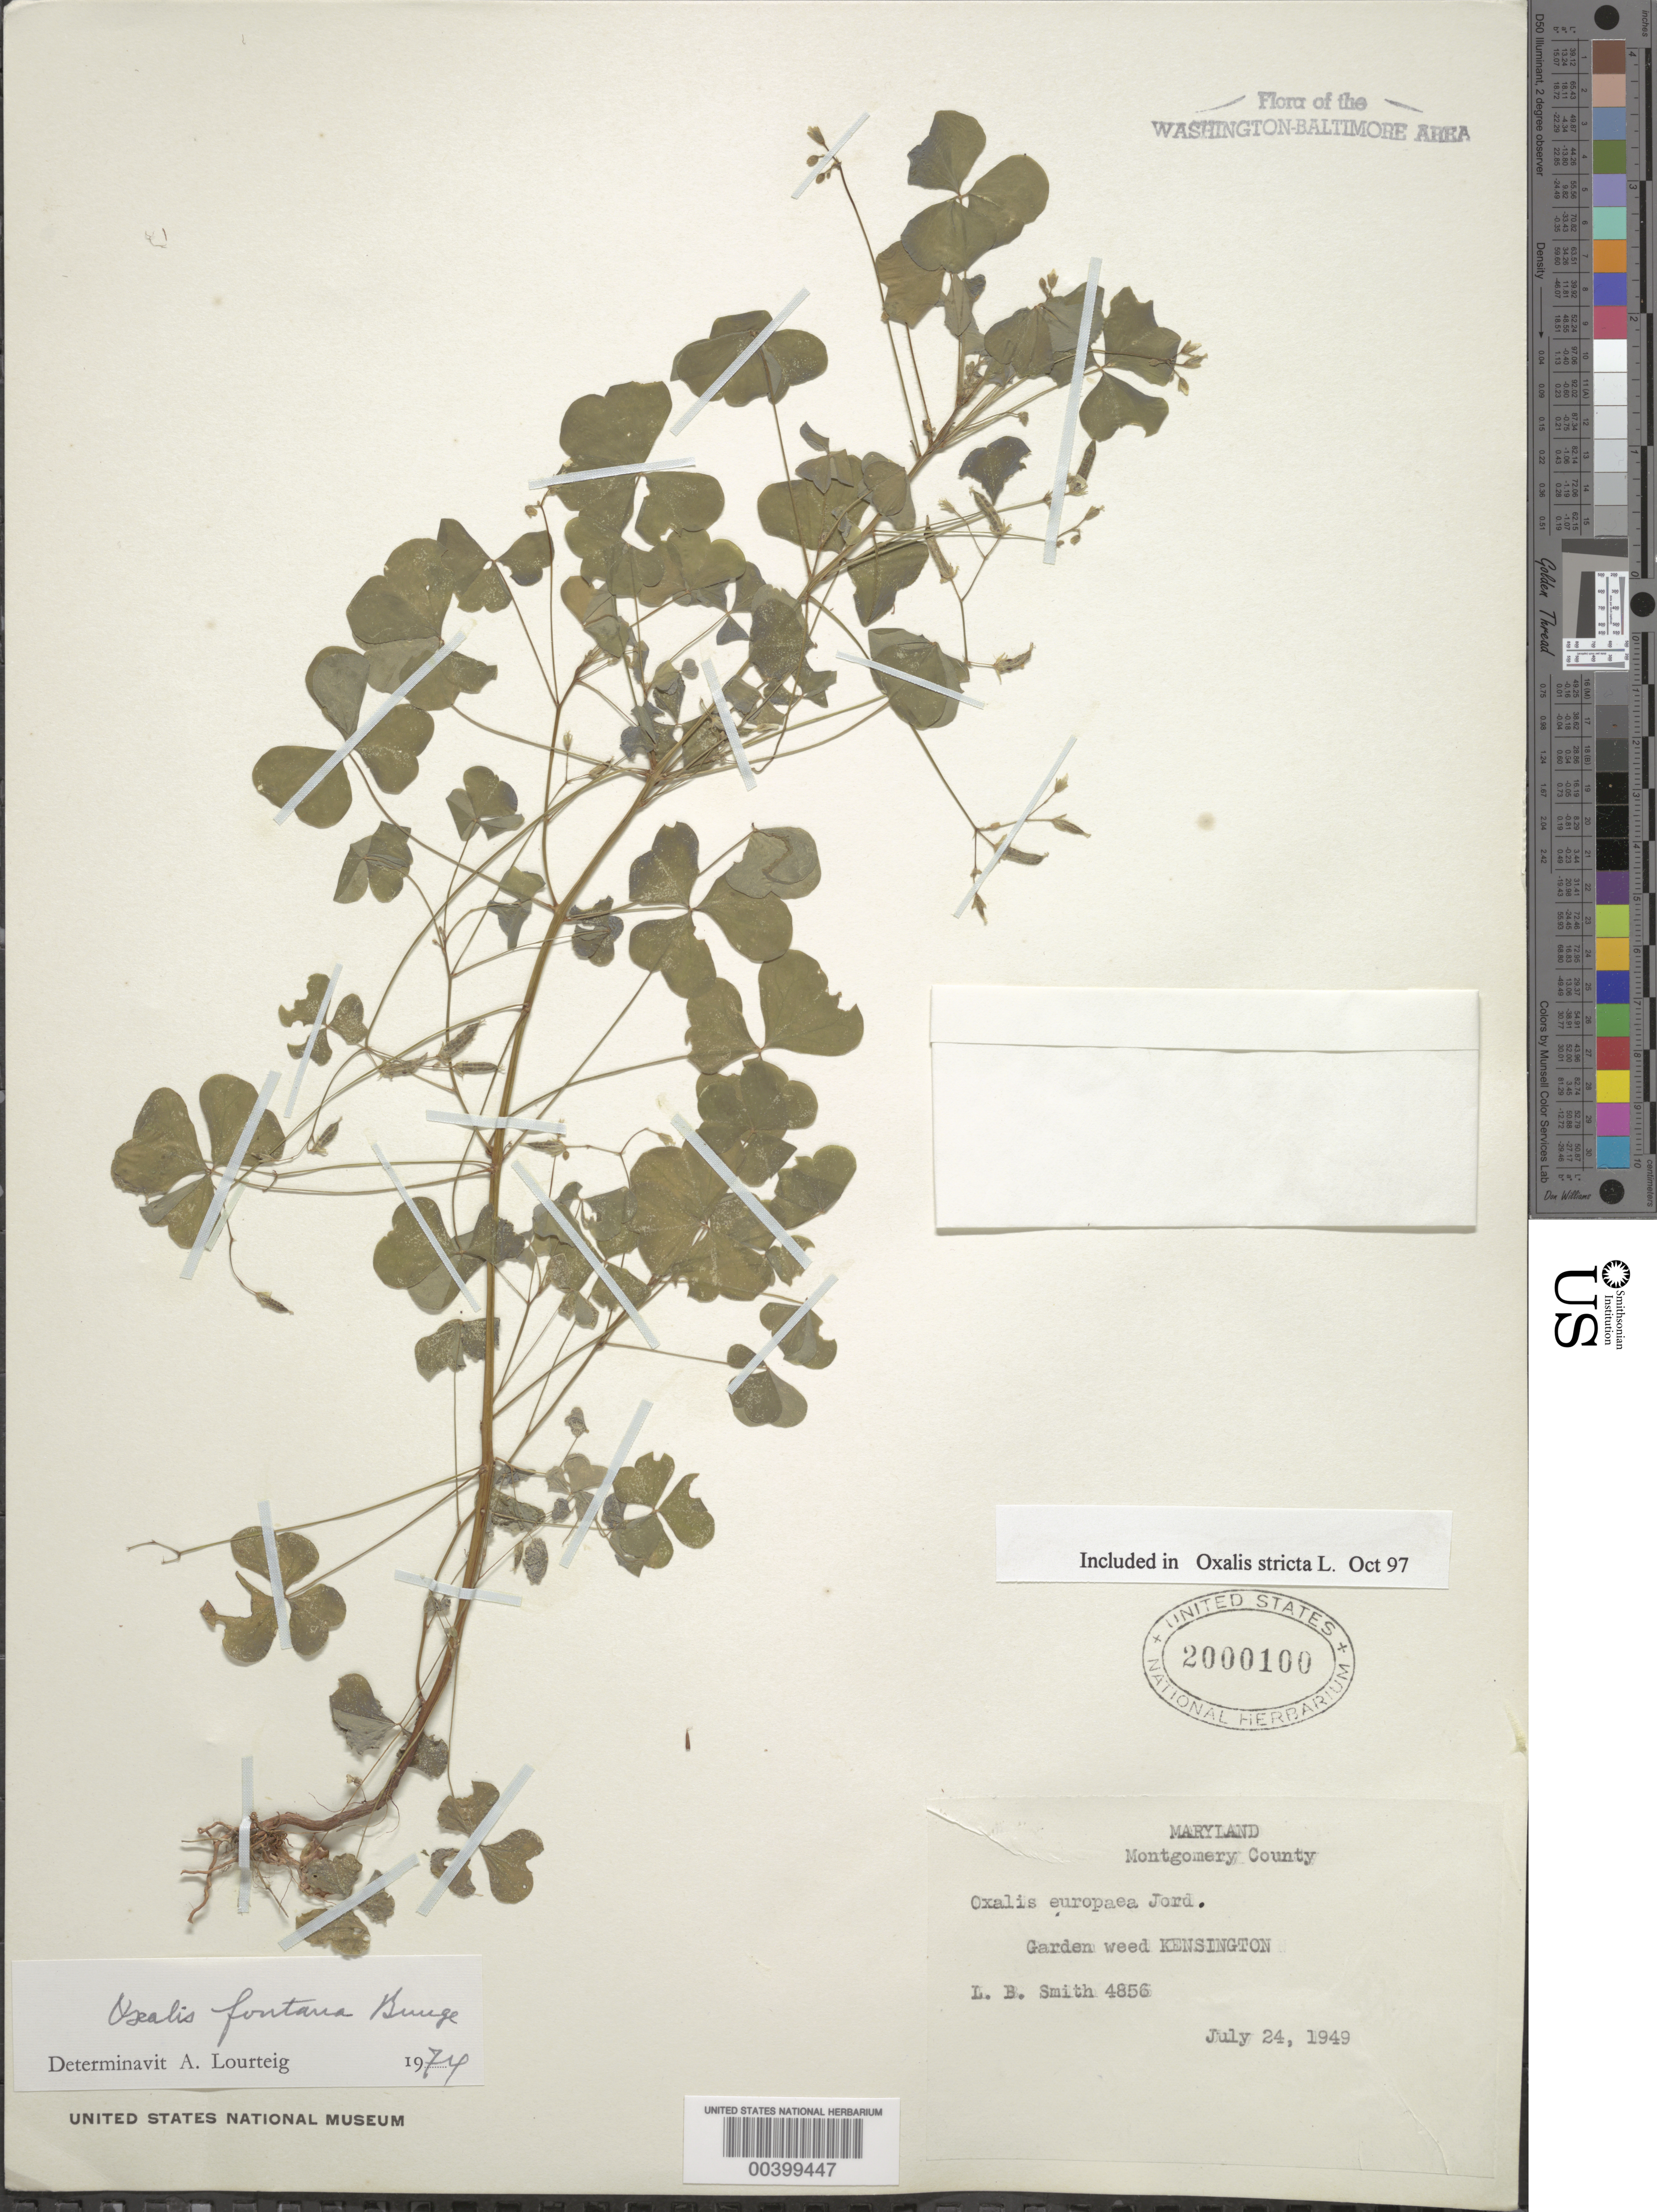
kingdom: Plantae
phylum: Tracheophyta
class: Magnoliopsida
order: Oxalidales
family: Oxalidaceae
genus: Oxalis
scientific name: Oxalis stricta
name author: L.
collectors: L. Smith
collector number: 4856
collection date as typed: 24 Jul 1949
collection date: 1949-07-24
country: United States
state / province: Maryland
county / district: Montgomery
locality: Kensington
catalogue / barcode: US 2000100